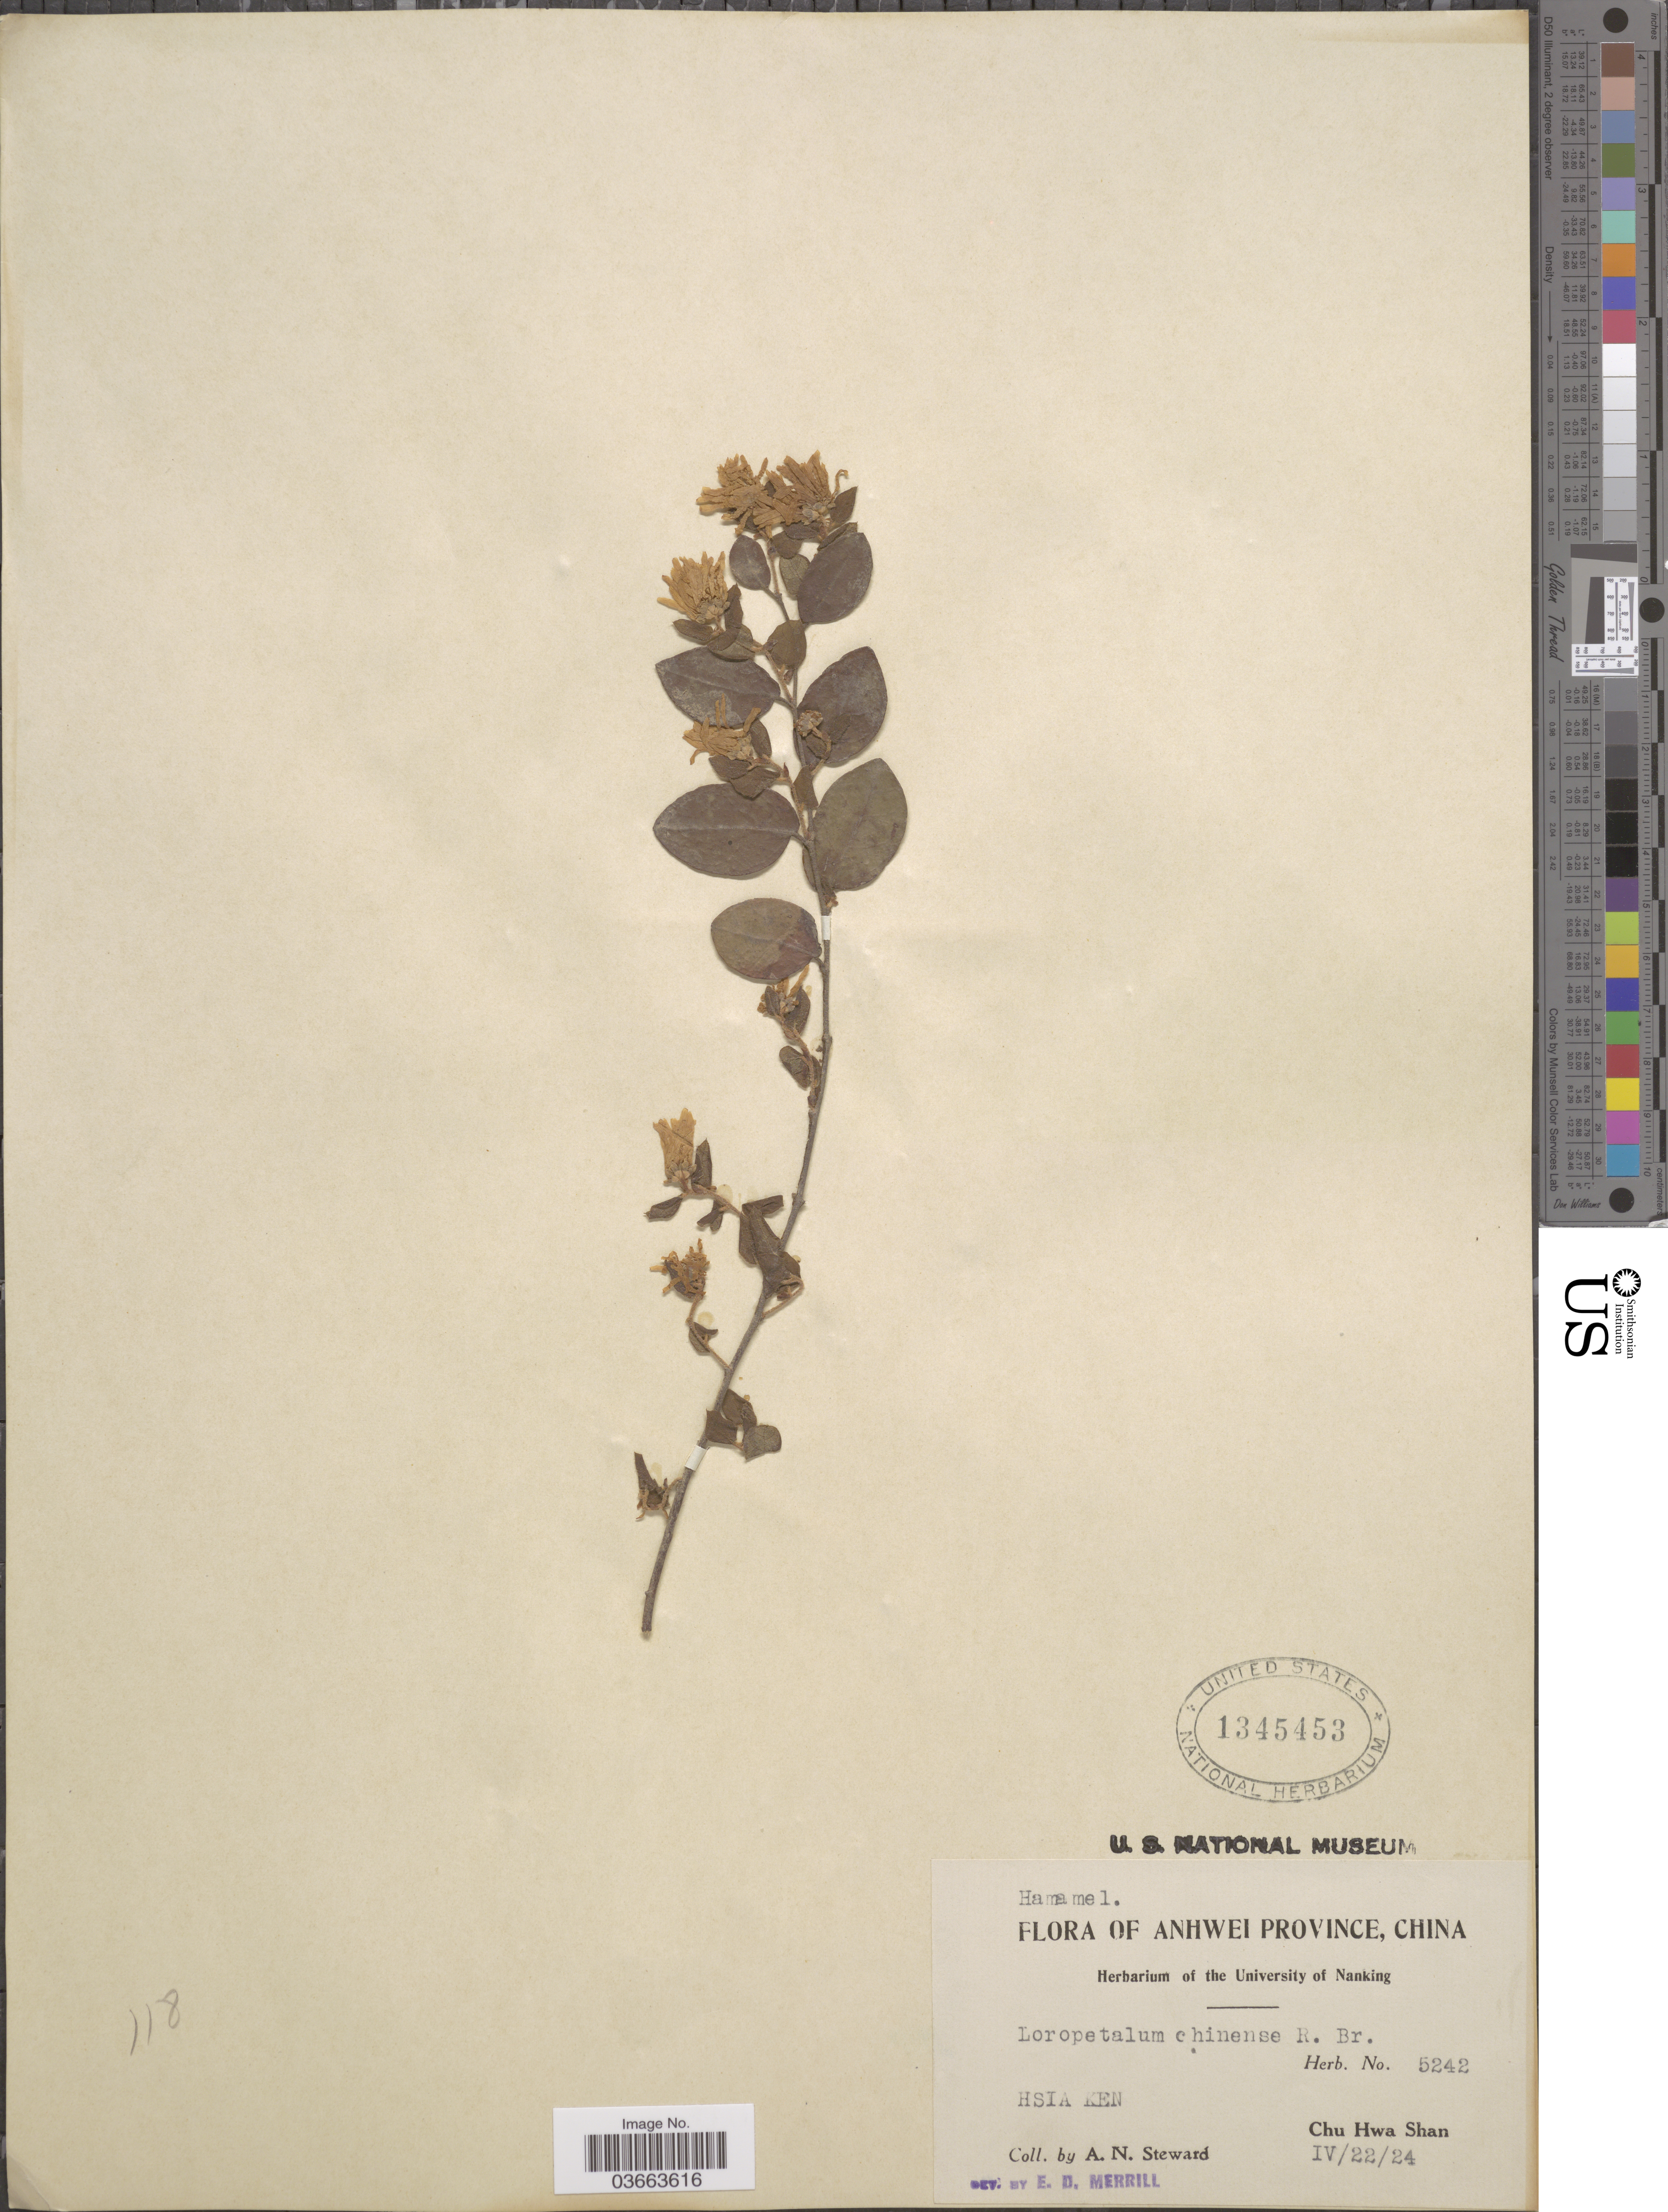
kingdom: Plantae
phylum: Tracheophyta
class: Magnoliopsida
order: Saxifragales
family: Hamamelidaceae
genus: Loropetalum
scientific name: Loropetalum chinense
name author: (R. Br.) Oliv.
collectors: A. N. Steward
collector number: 5242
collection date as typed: Transcribed d/m/y: 22/4/24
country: China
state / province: Anhui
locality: Anhwei Province. Hsia Ken. Chu Hwa Shan.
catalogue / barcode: US 1345453